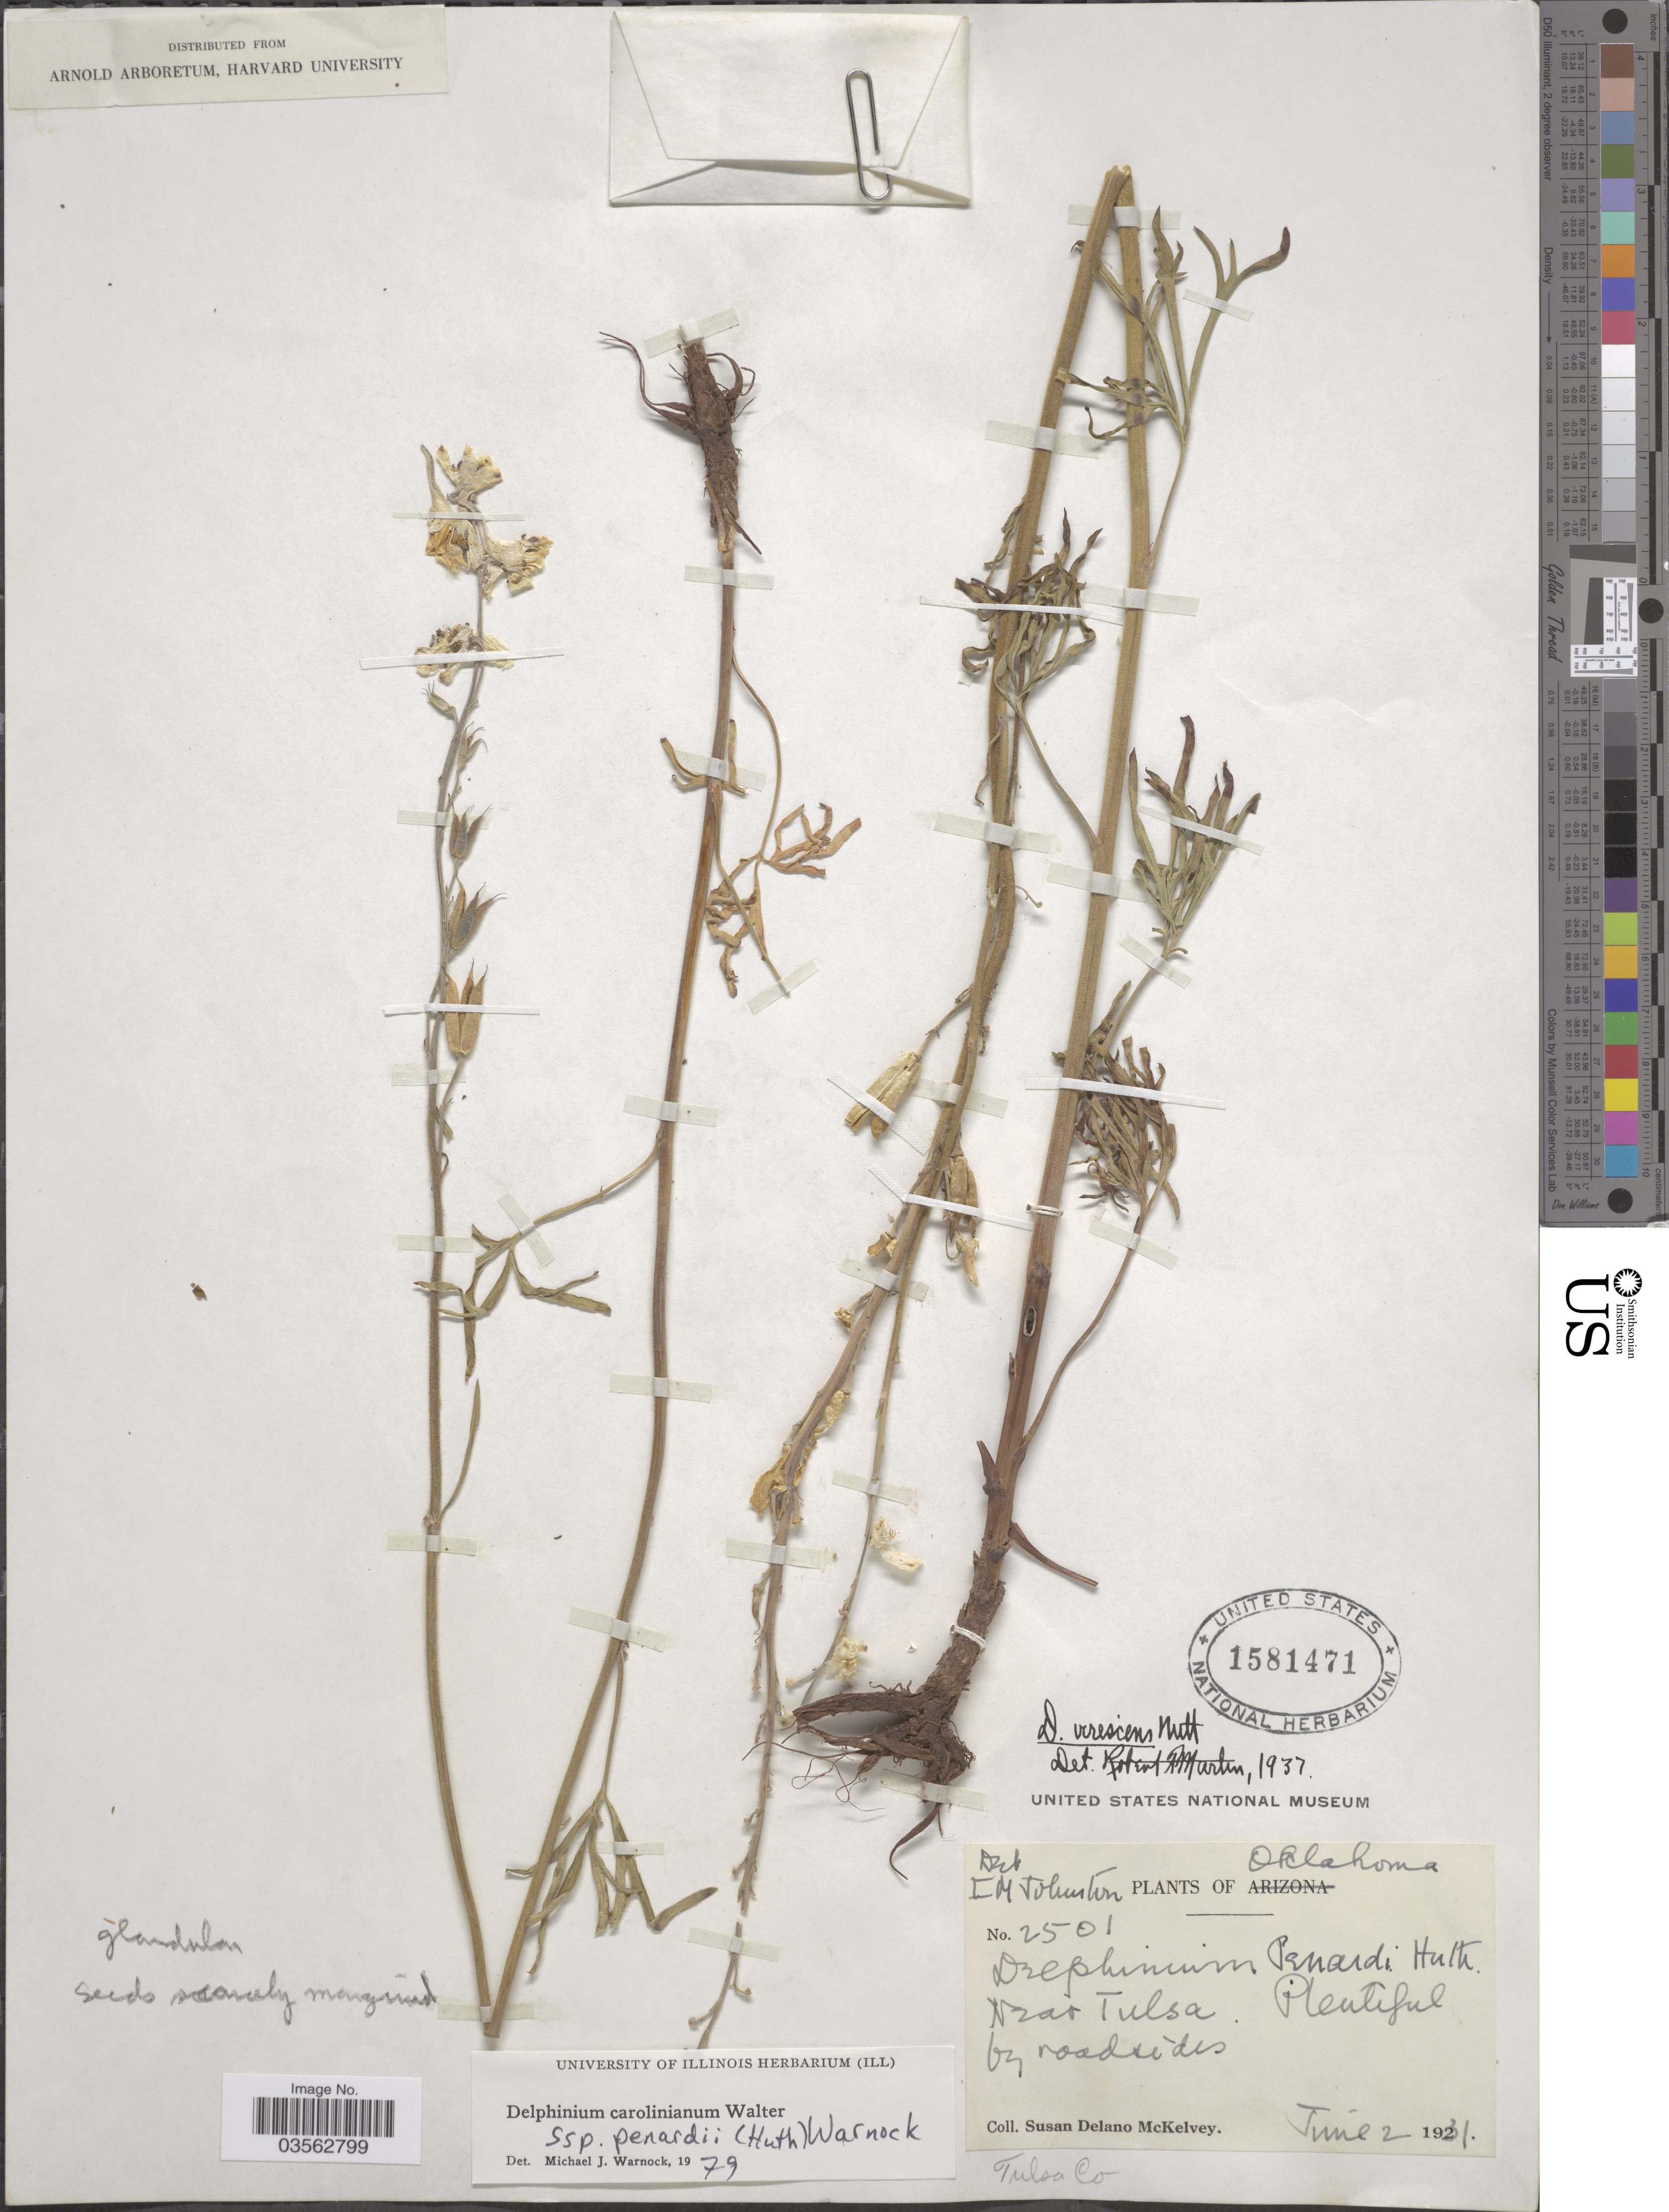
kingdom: Plantae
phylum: Tracheophyta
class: Magnoliopsida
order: Ranunculales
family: Ranunculaceae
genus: Delphinium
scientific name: Delphinium carolinianum subsp. penardii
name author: (Huth) M.J. Warnock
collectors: S. A. McKelvey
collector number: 2501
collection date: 1931-06-02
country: United States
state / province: Oklahoma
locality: Near Tulsa. Tulsa Co.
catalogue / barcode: US 1581471